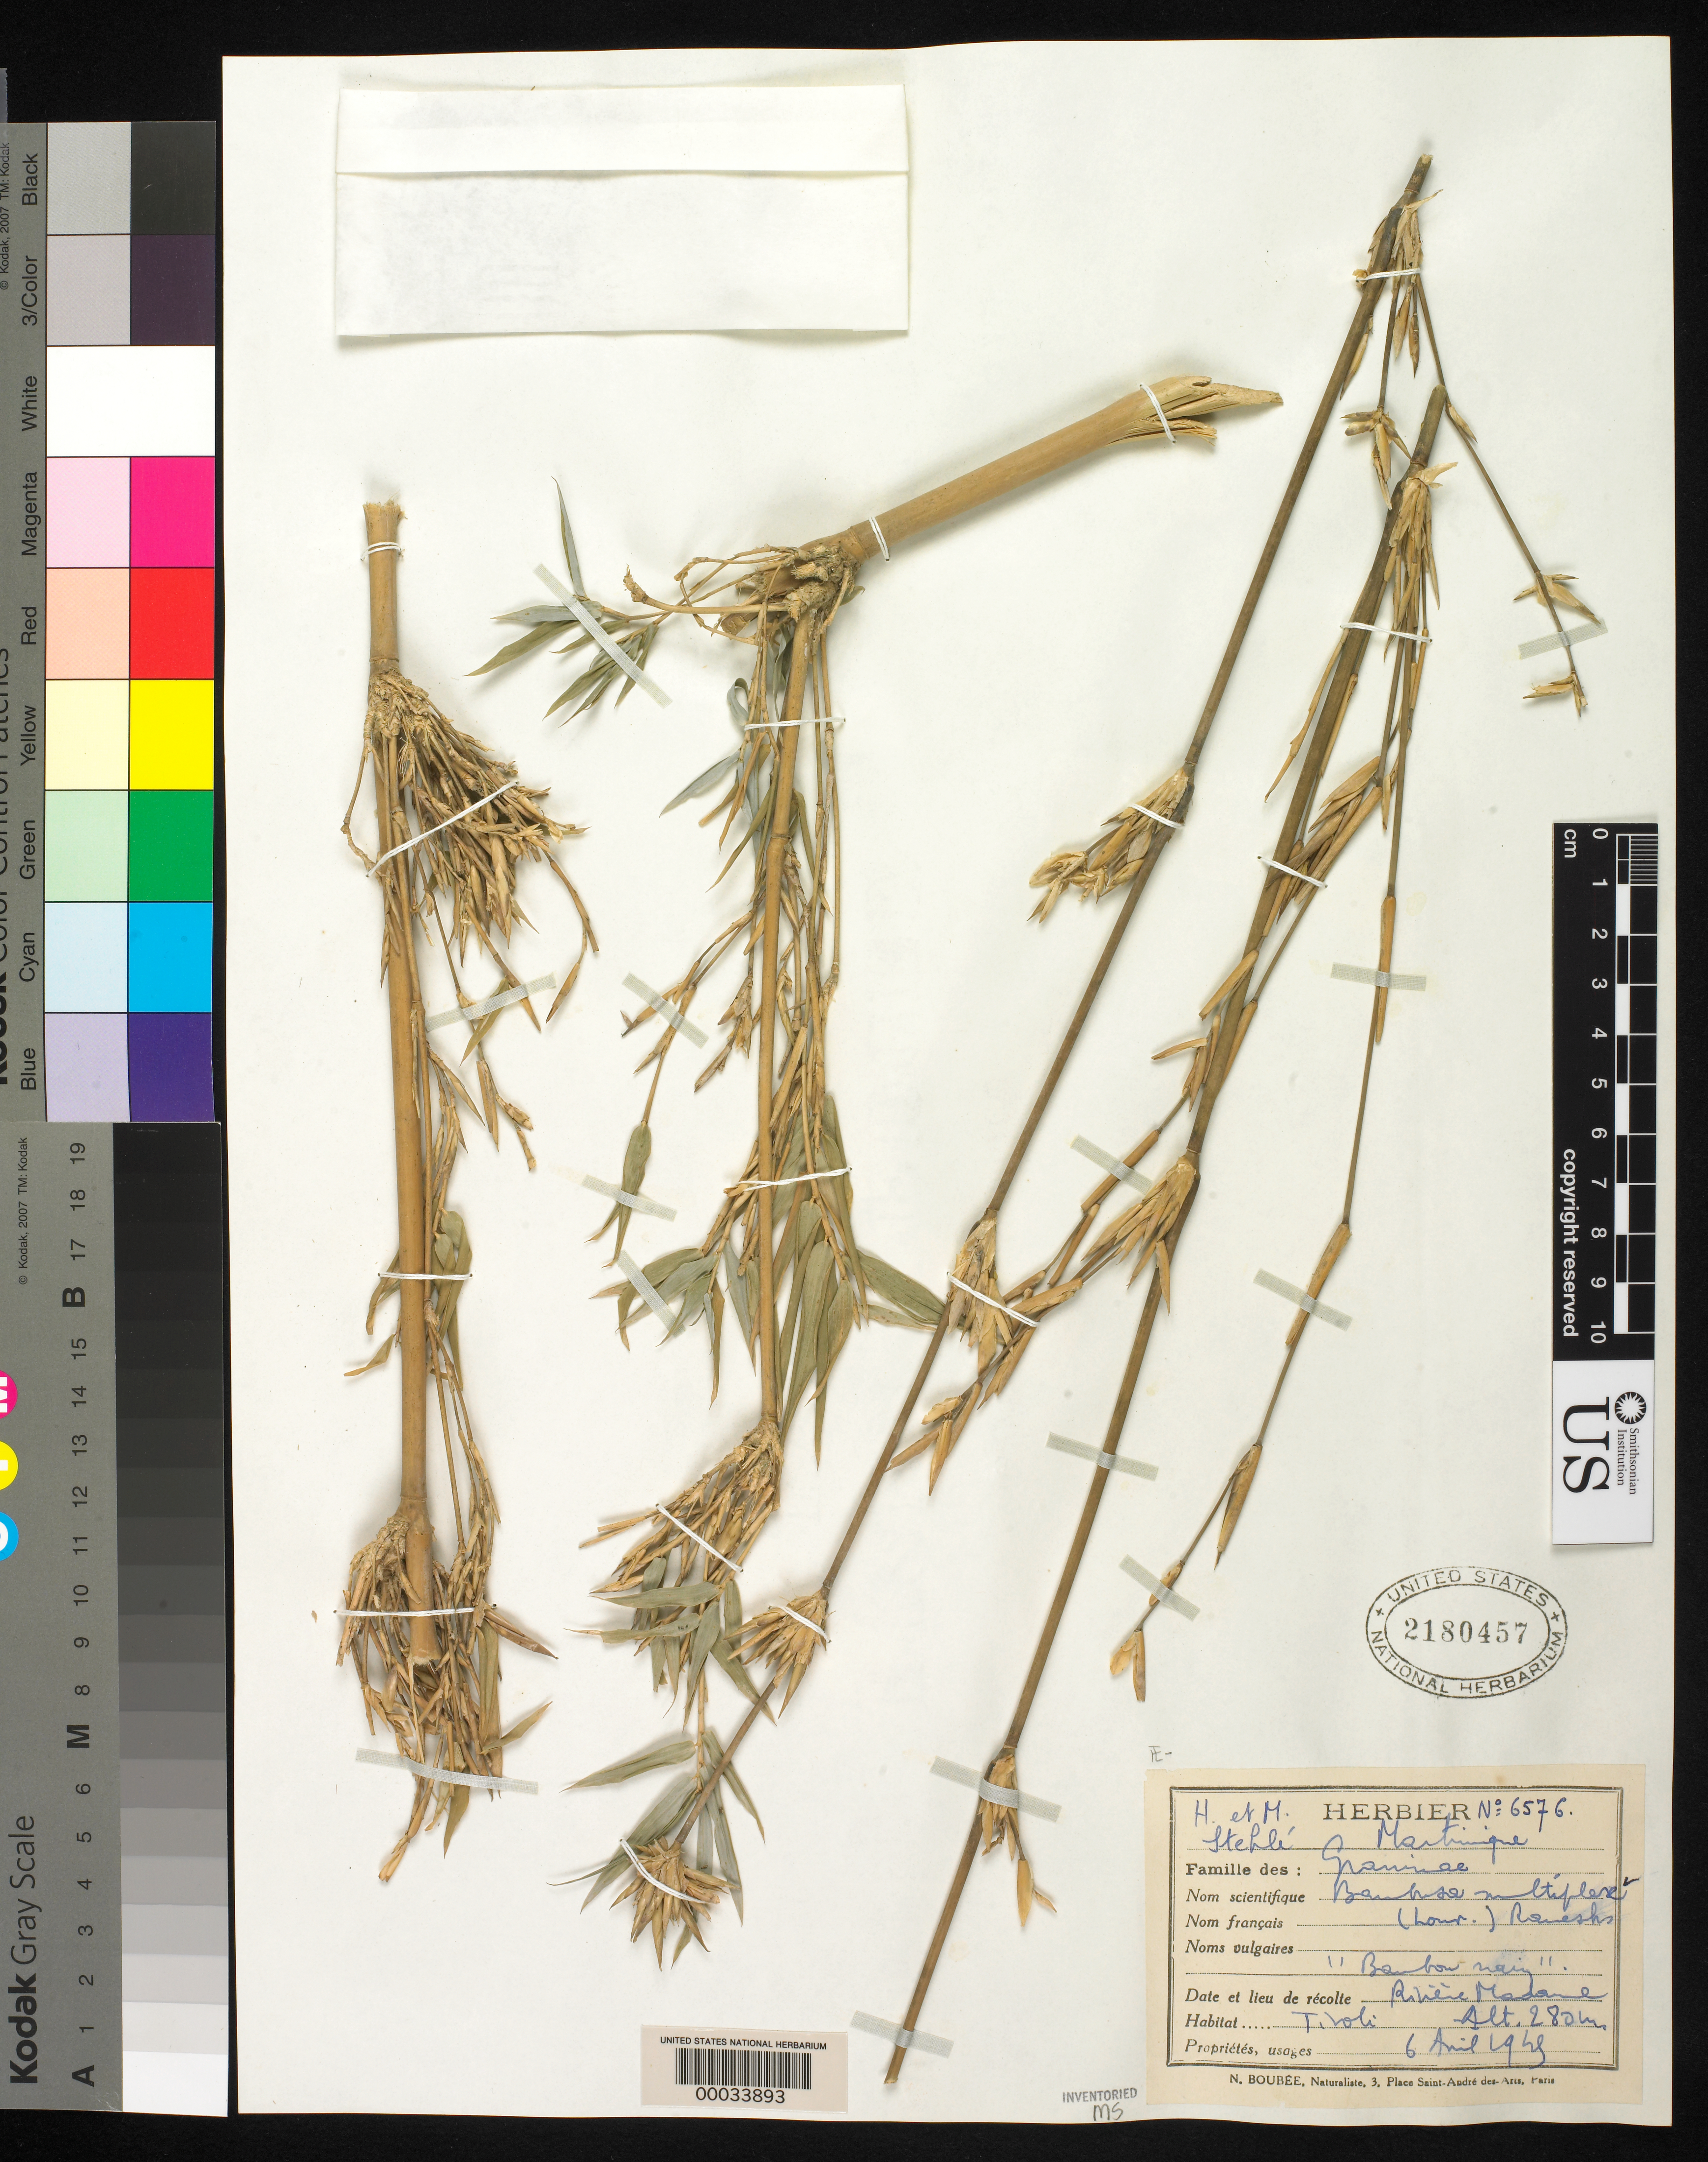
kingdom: Plantae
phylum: Tracheophyta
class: Liliopsida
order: Poales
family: Poaceae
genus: Bambusa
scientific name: Bambusa multiplex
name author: (Lour.) Raeusch. ex Schult. & Schult. f.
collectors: H. Stehlé & M. Stehlé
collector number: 6576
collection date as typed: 06 Apr 1945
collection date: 1945-04-06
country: Martinique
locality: Lagarde, tivoli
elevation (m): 280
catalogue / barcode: US 2180457